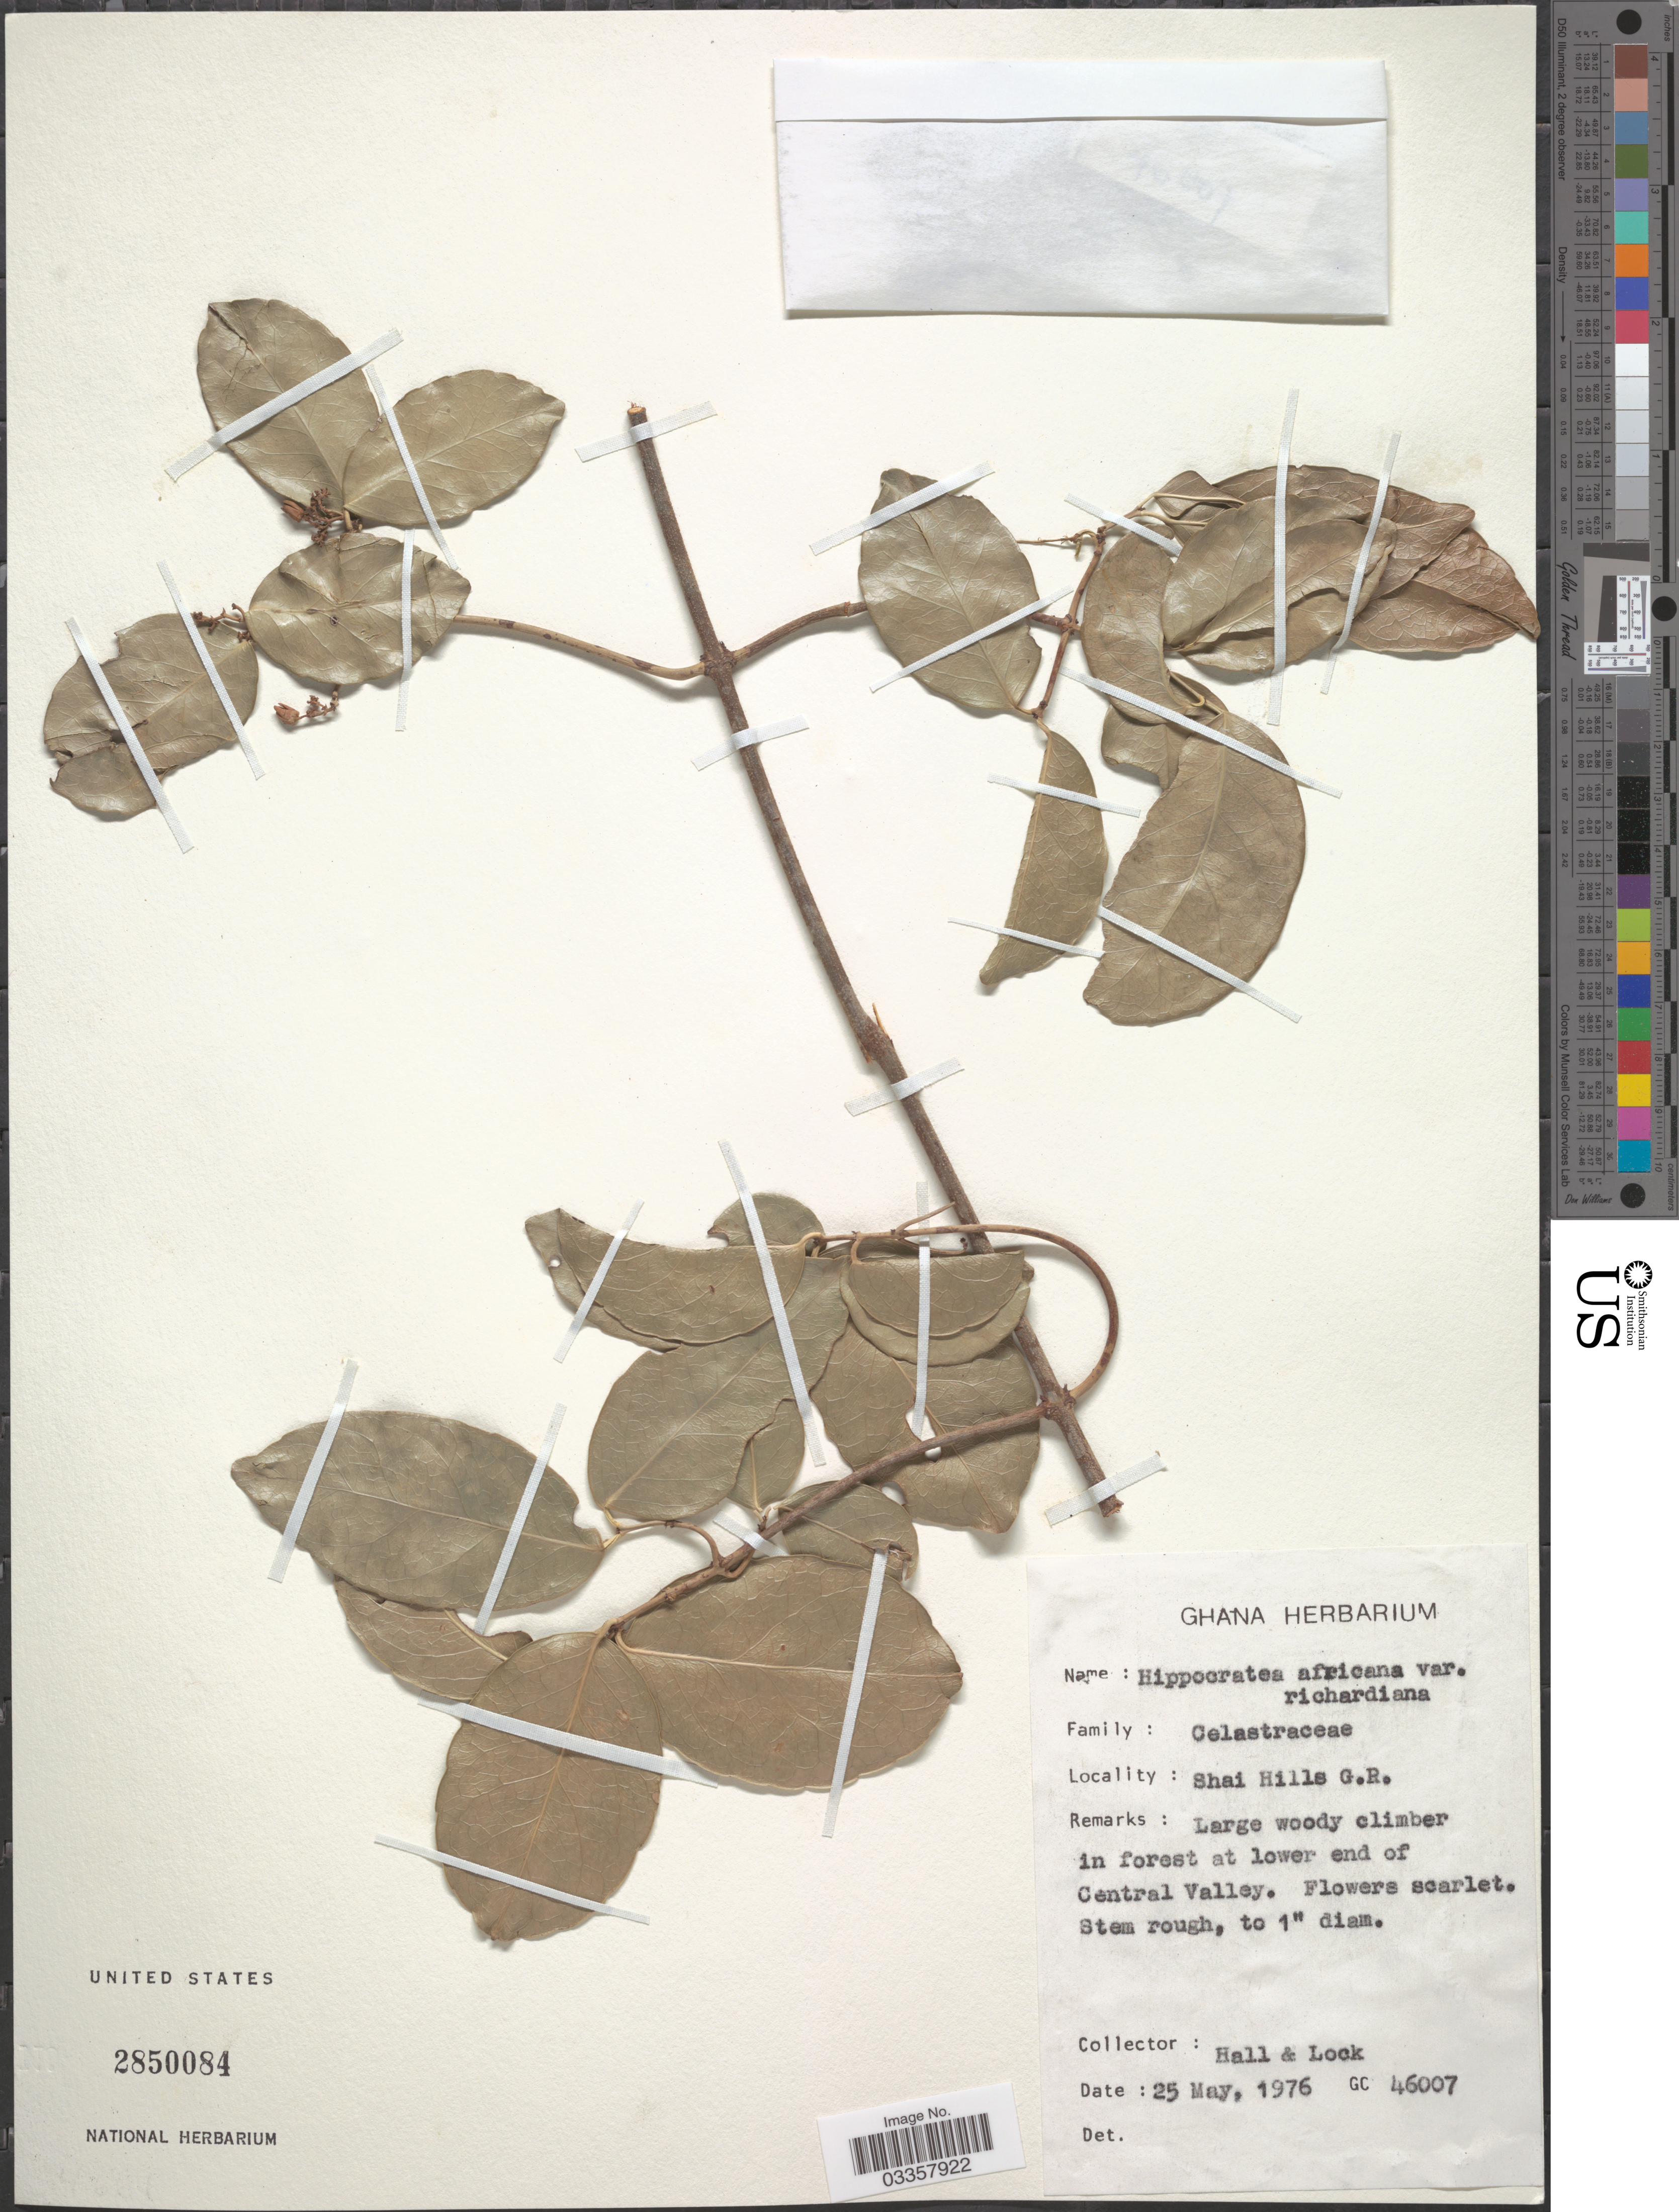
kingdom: Plantae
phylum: Tracheophyta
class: Magnoliopsida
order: Celastrales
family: Celastraceae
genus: Loeseneriella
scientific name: Loeseneriella africana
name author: (Willd.) R. Wilczek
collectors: -- Hall & -. Lock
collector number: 46007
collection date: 1976-05-25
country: Ghana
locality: Shai Hills G.R. In forest at lower end of Central Valley.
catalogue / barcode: US 2850084